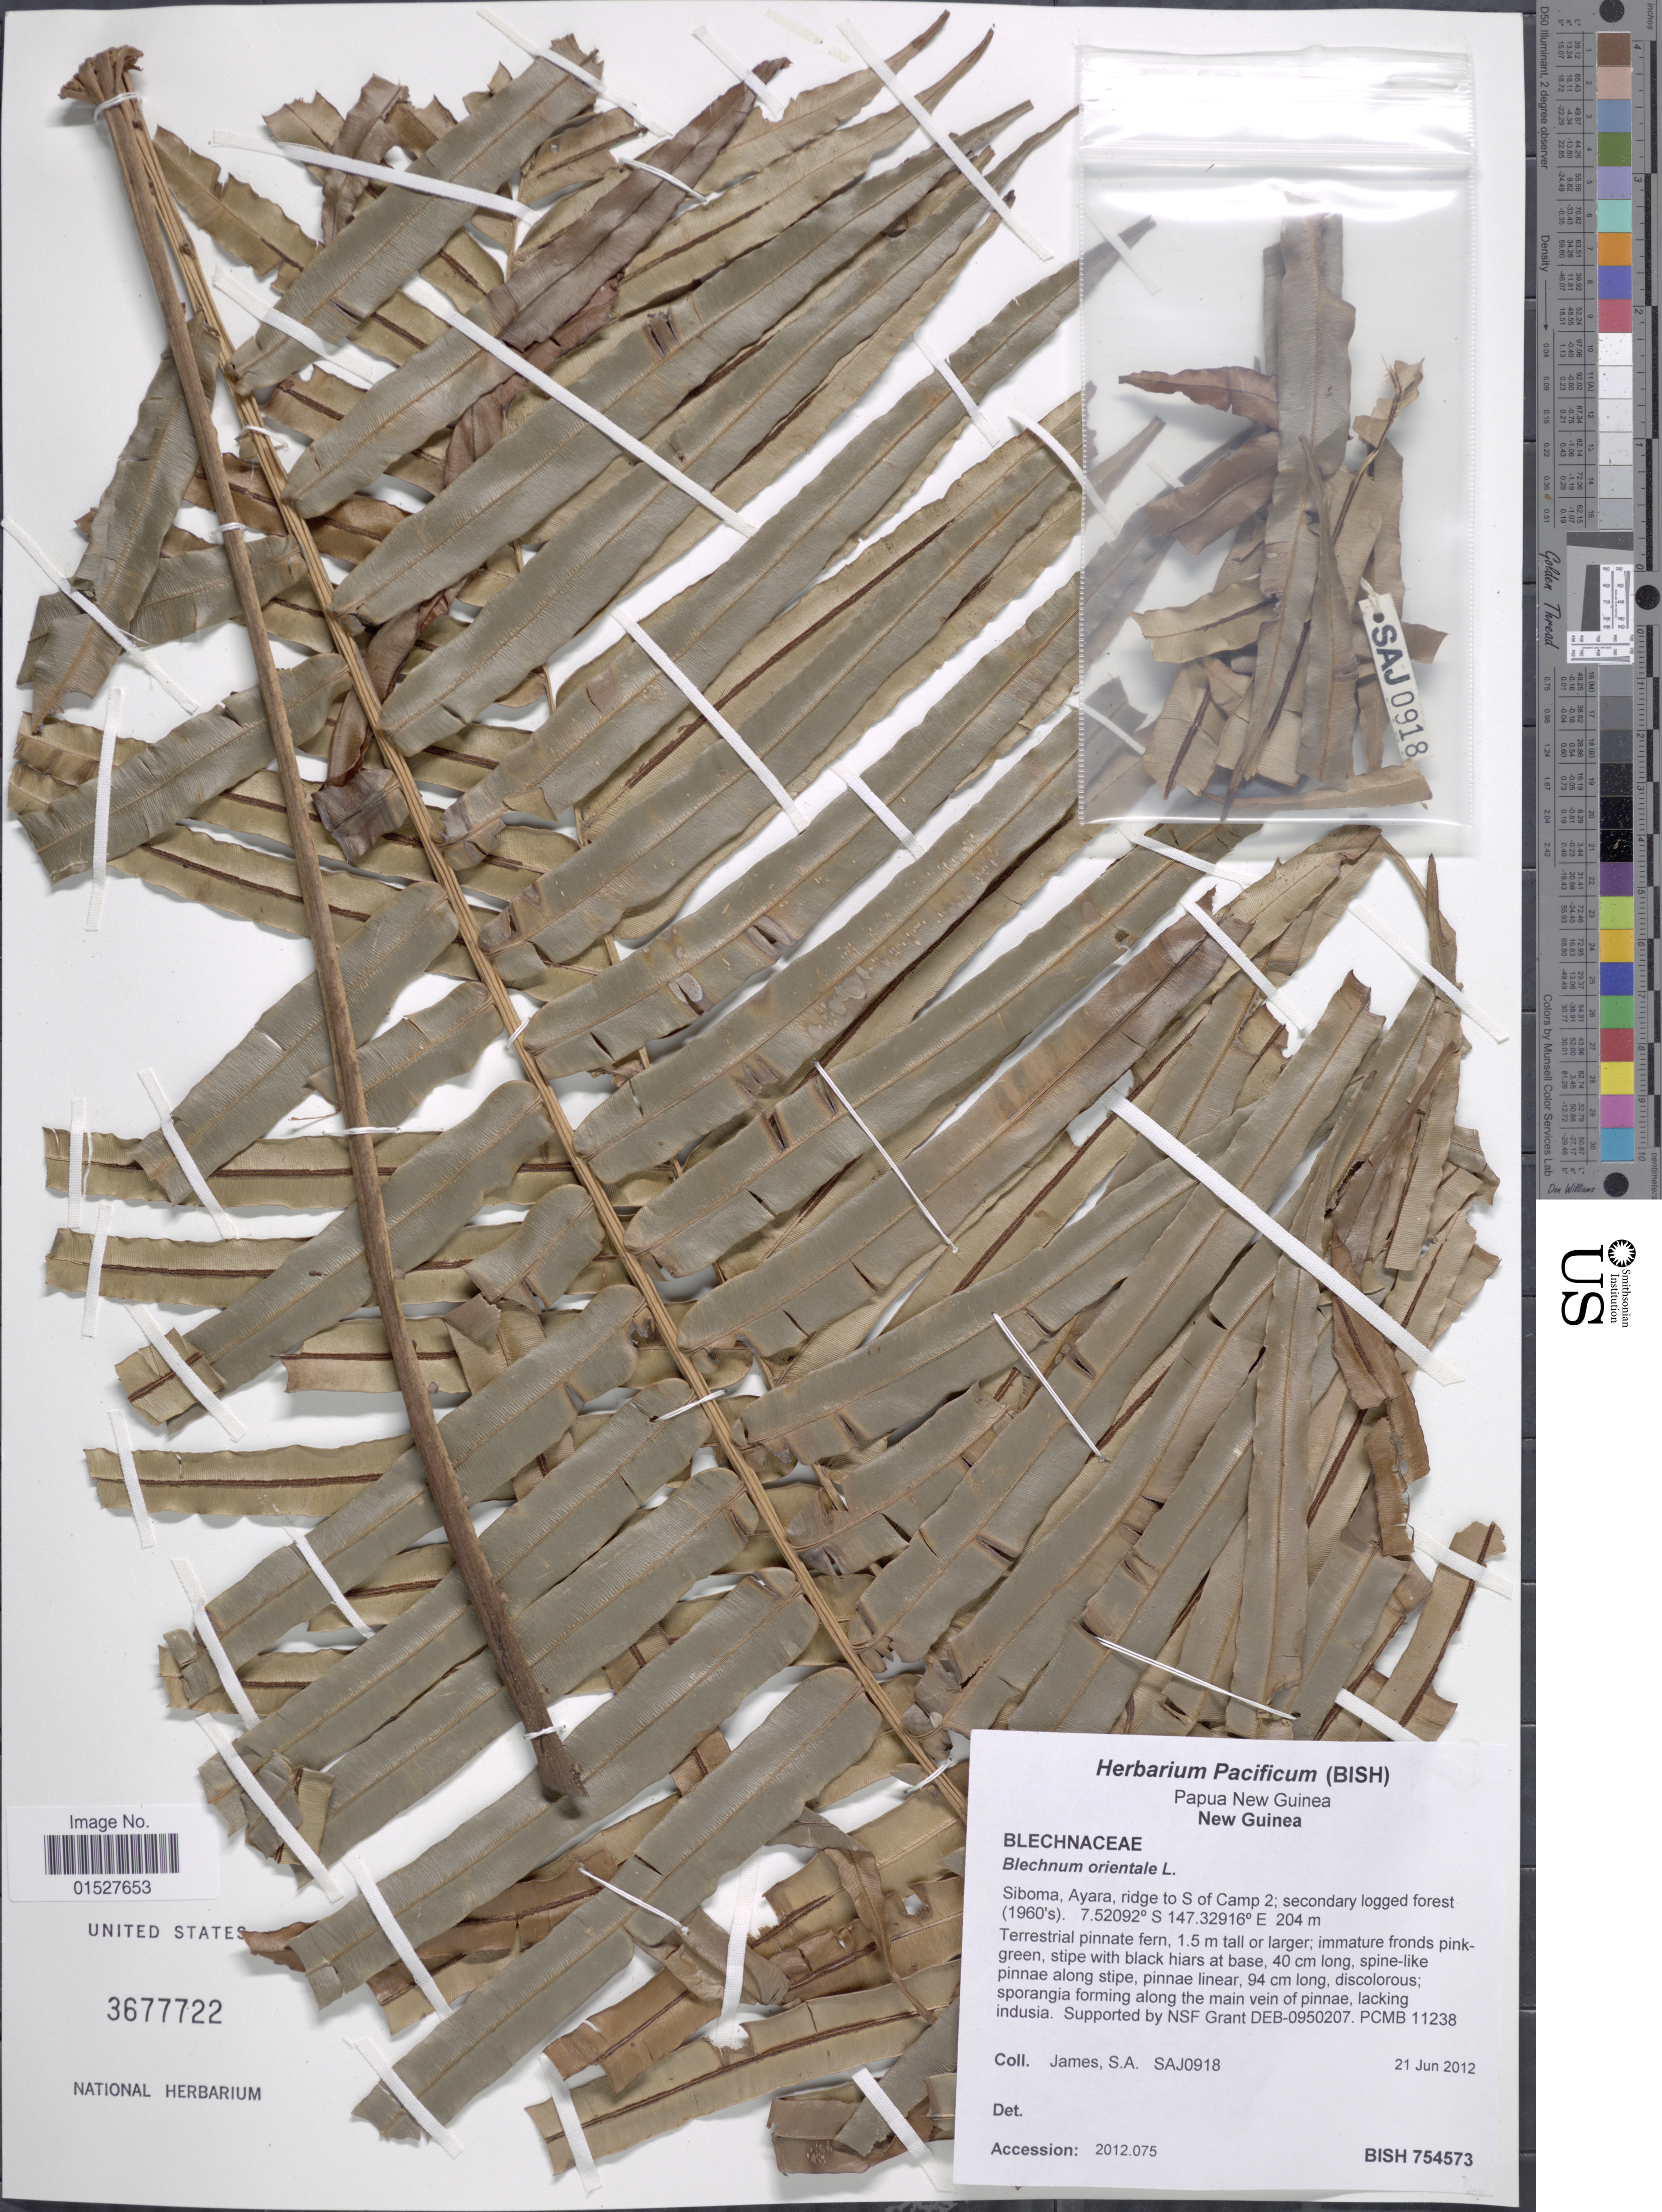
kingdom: Plantae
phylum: Tracheophyta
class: Polypodiopsida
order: Polypodiales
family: Blechnaceae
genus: Blechnum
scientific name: Blechnum orientale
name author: L.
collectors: S. James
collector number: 0918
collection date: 2012-06-21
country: Papua New Guinea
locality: New Guinea. Siboma, Ayara, ridge to S of Camp 2.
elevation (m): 204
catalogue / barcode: US 2677722